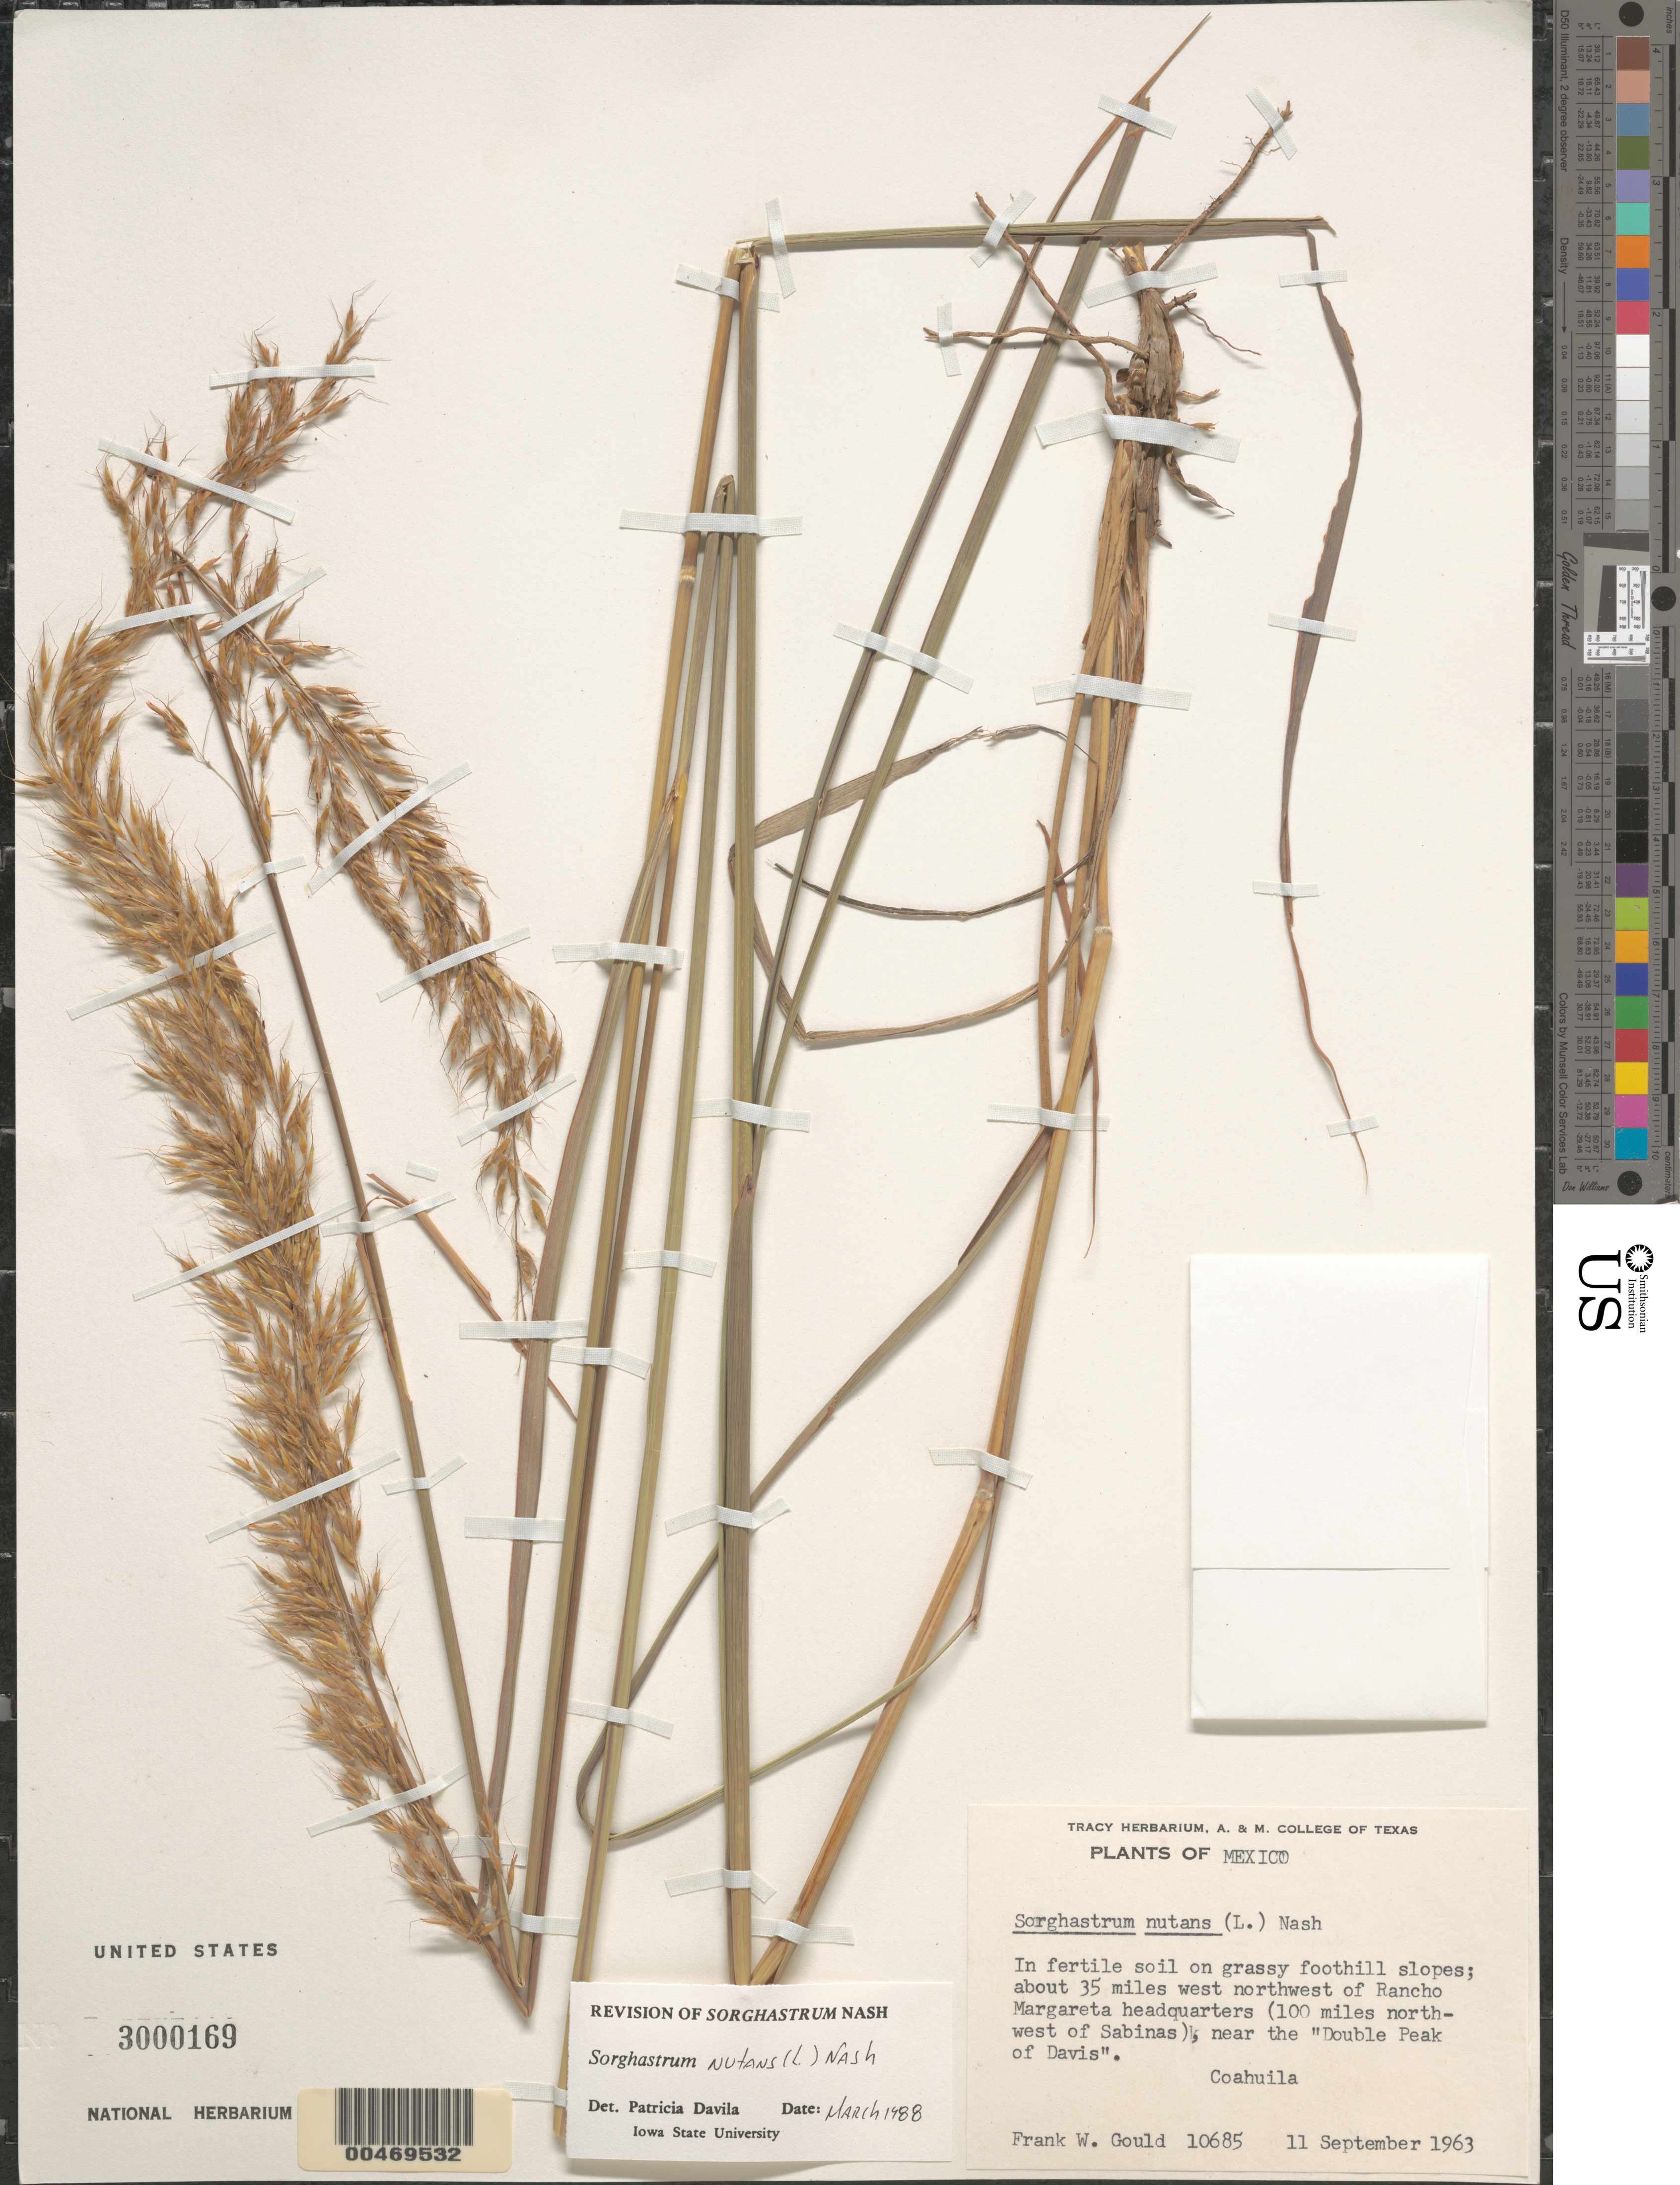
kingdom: Plantae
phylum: Tracheophyta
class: Liliopsida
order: Poales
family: Poaceae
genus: Sorghastrum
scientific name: Sorghastrum nutans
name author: (L.) Nash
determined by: Dávila, P. D.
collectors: F. W. Gould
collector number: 10685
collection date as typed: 11 Sep 1963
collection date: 1963-09-11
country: Mexico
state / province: Coahuila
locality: About 35 mi WNW of Rancho Margareta hdqtrs, (100 mi NW of Sabinas), near the Double Peak of Davis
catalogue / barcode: US 3000169